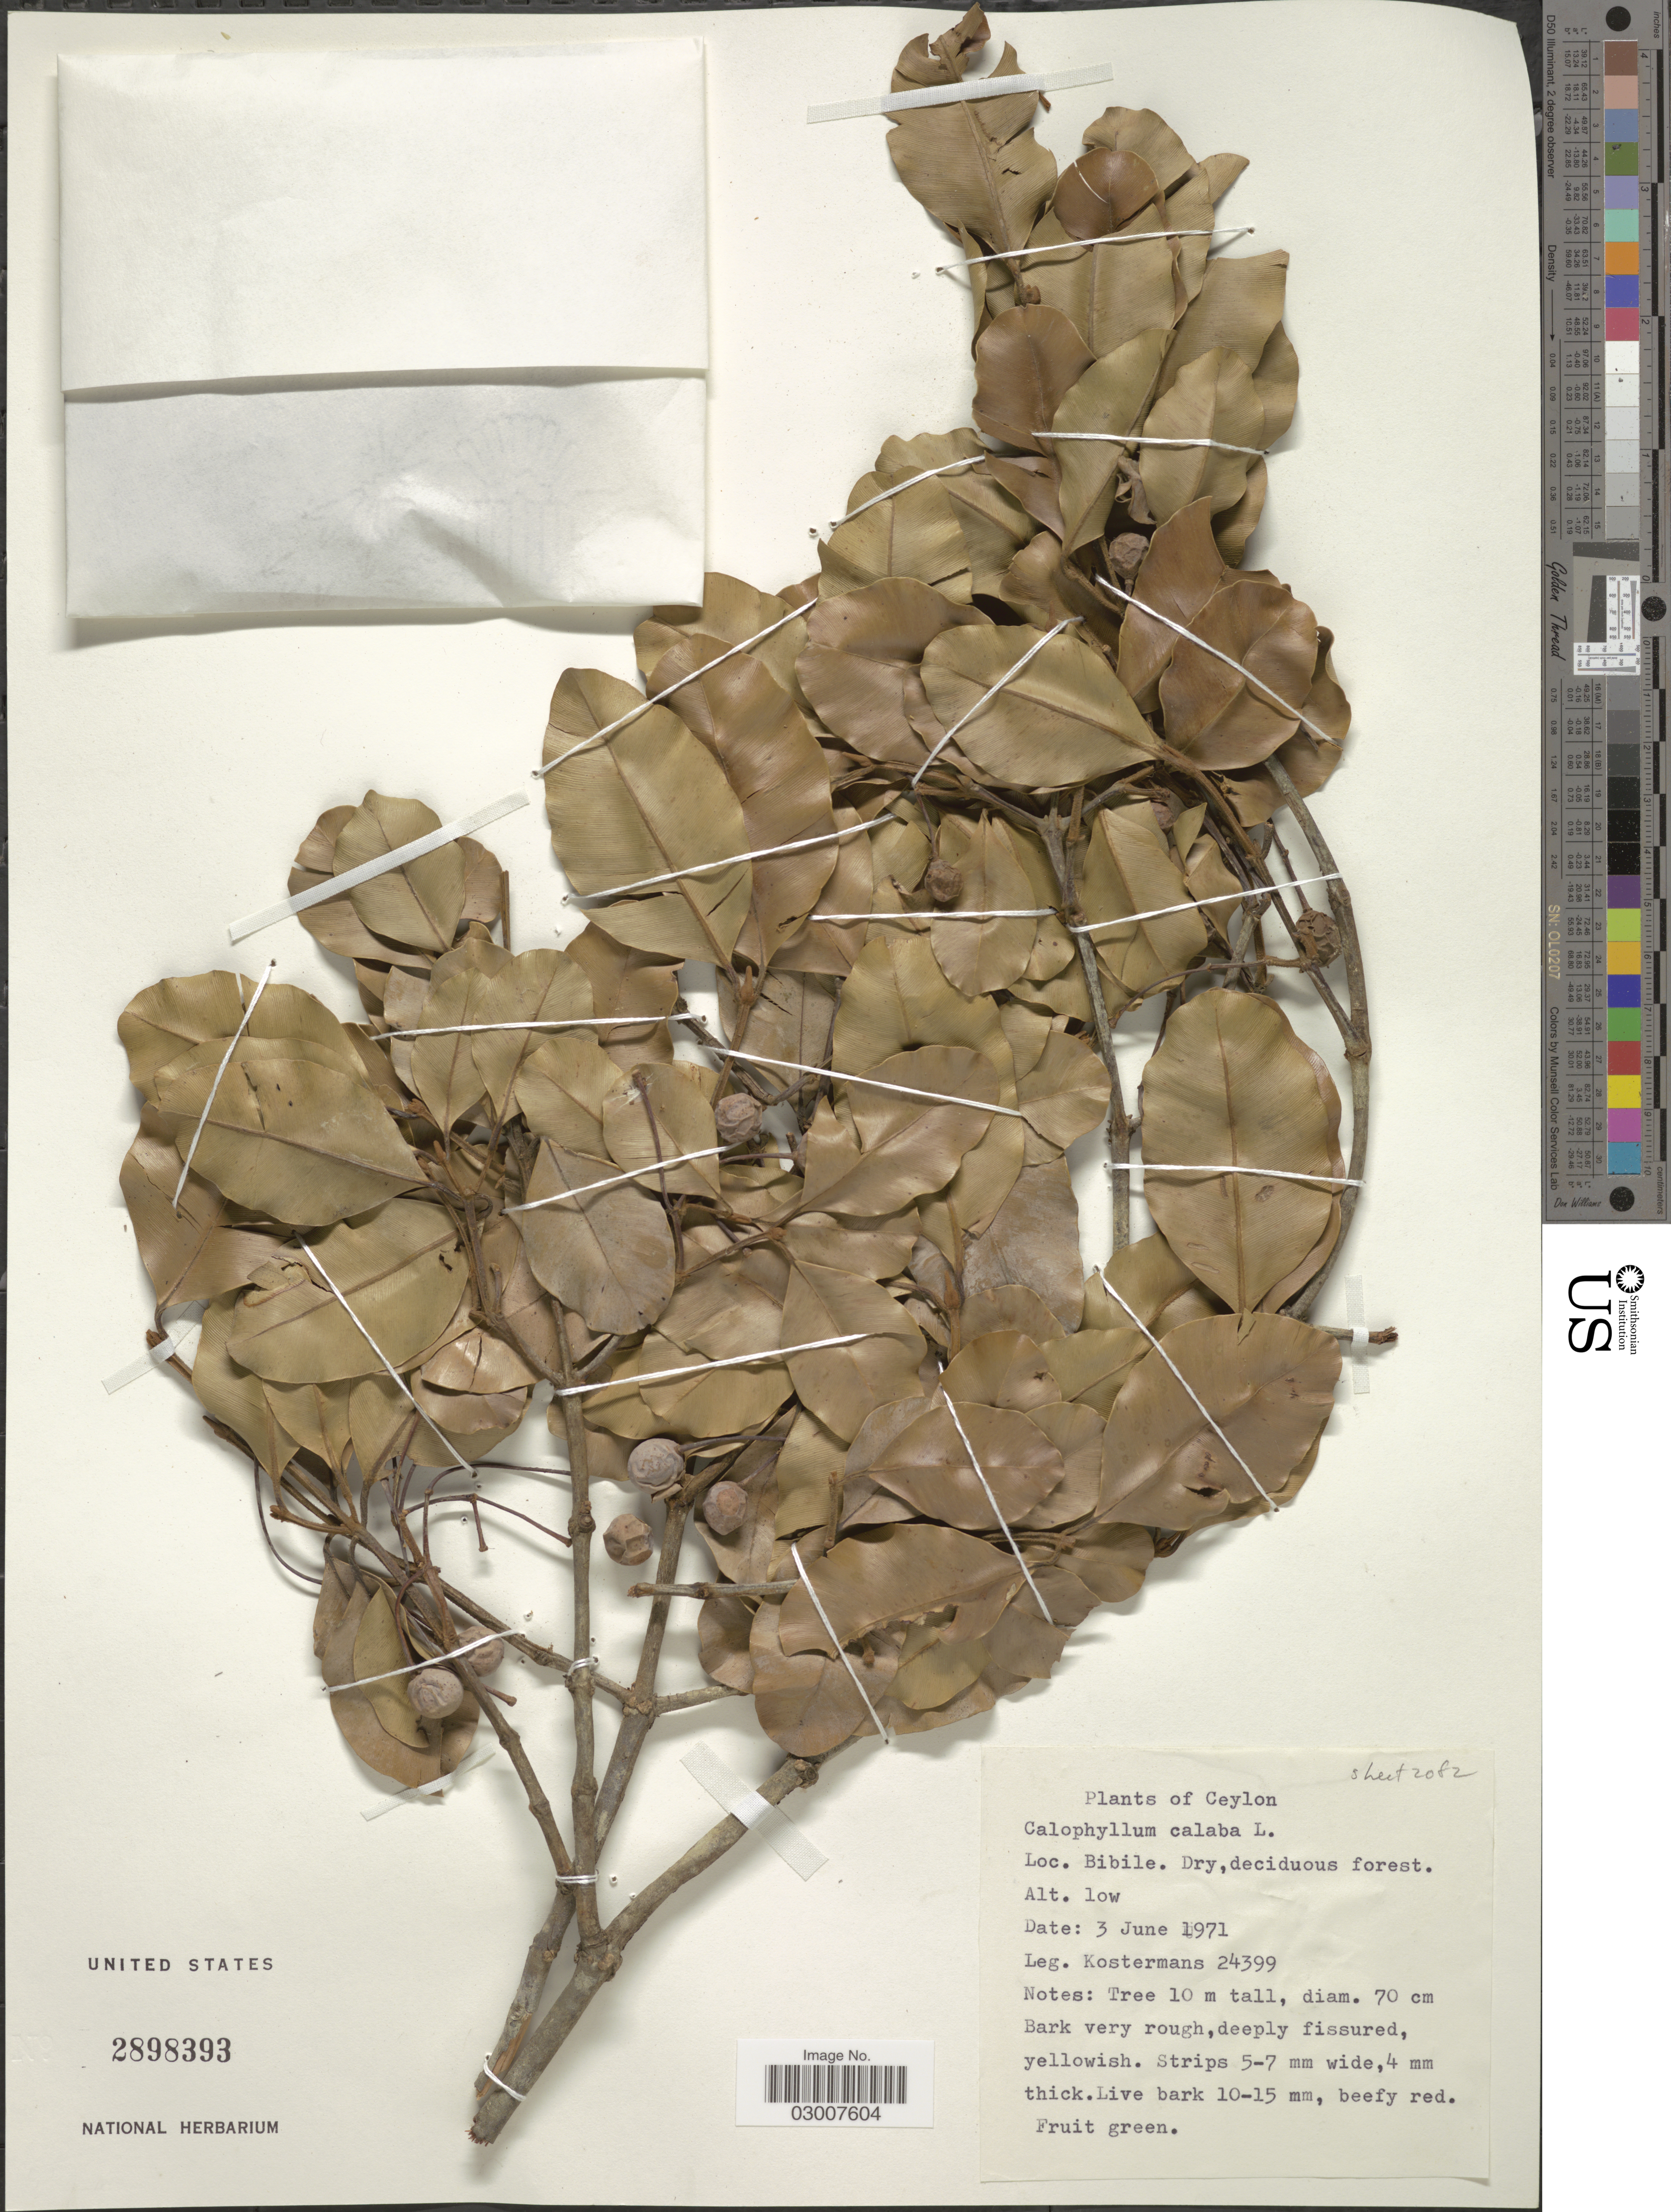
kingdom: Plantae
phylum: Tracheophyta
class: Magnoliopsida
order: Malpighiales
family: Calophyllaceae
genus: Calophyllum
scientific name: Calophyllum calaba var. calaba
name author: L.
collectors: Kostermans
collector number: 24399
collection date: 1971-06-03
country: Sri Lanka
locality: Ceylon. Bibile.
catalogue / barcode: US 2898393